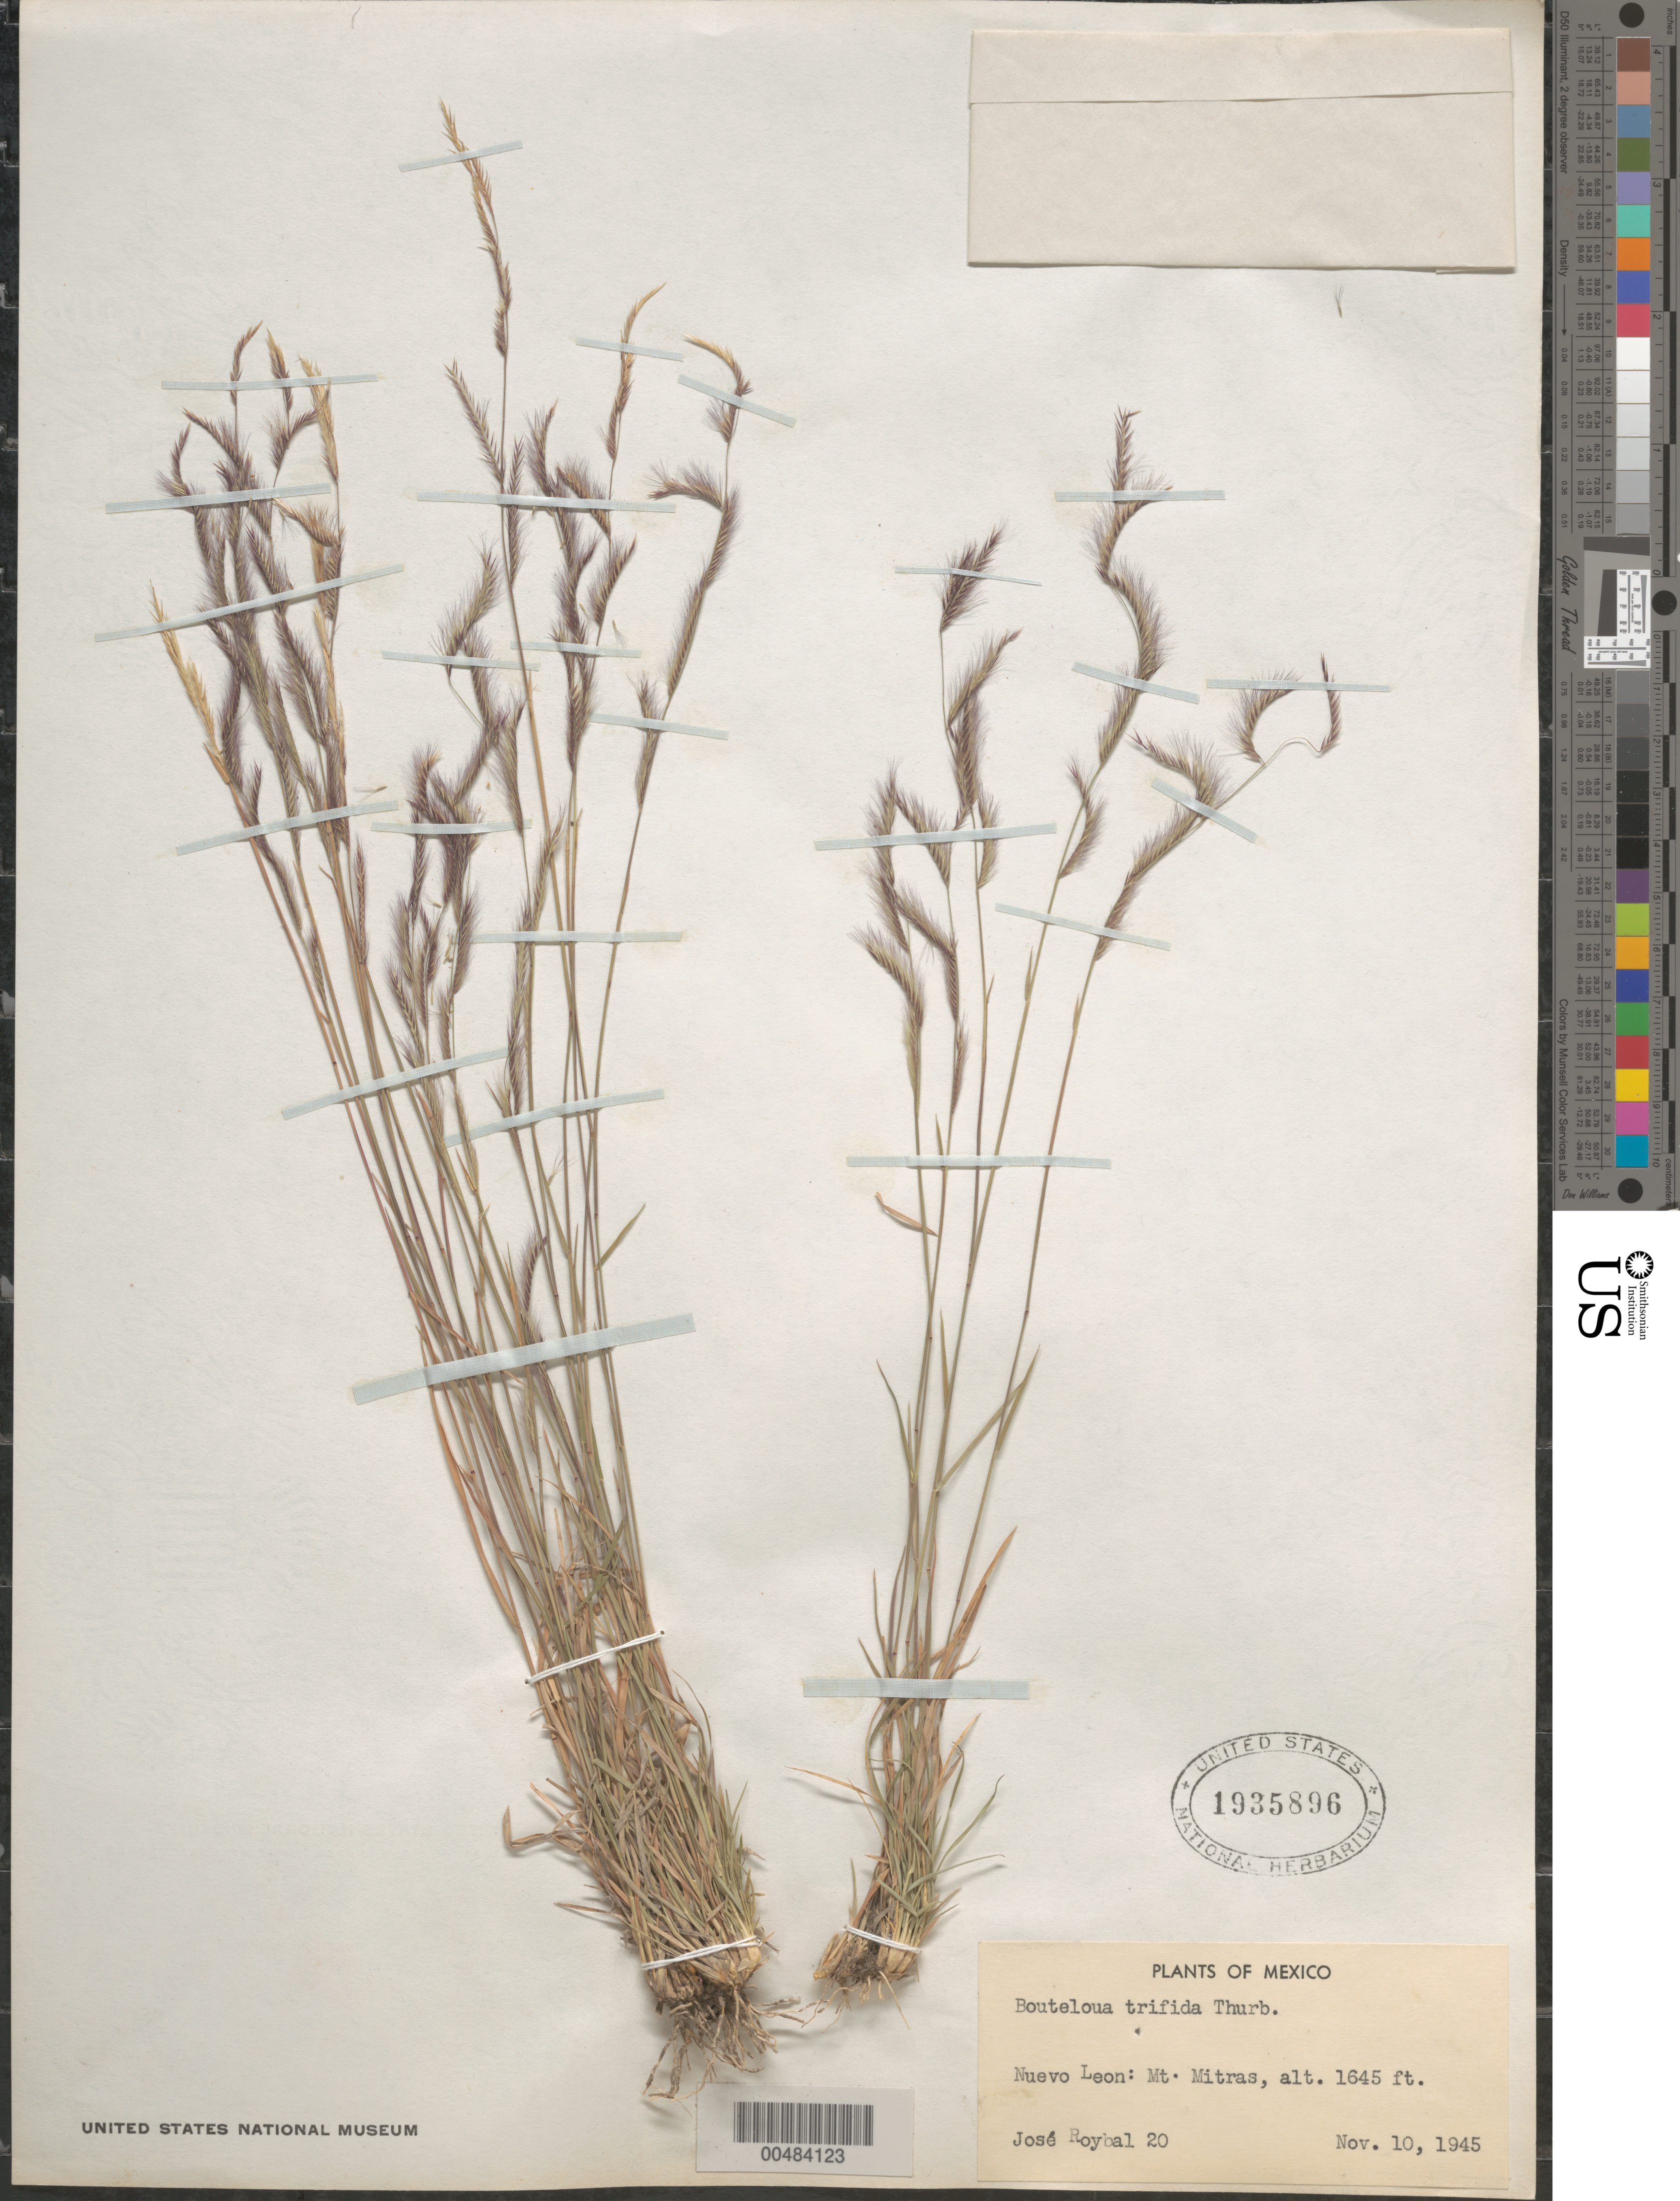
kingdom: Plantae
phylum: Tracheophyta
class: Liliopsida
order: Poales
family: Poaceae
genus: Bouteloua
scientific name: Bouteloua trifida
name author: Thurb.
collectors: J. J. Roybal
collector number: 20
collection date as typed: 10 Nov 1945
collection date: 1945-11-10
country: Mexico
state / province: Nuevo León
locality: Mt. Mitras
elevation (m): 501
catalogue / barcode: US 1935896